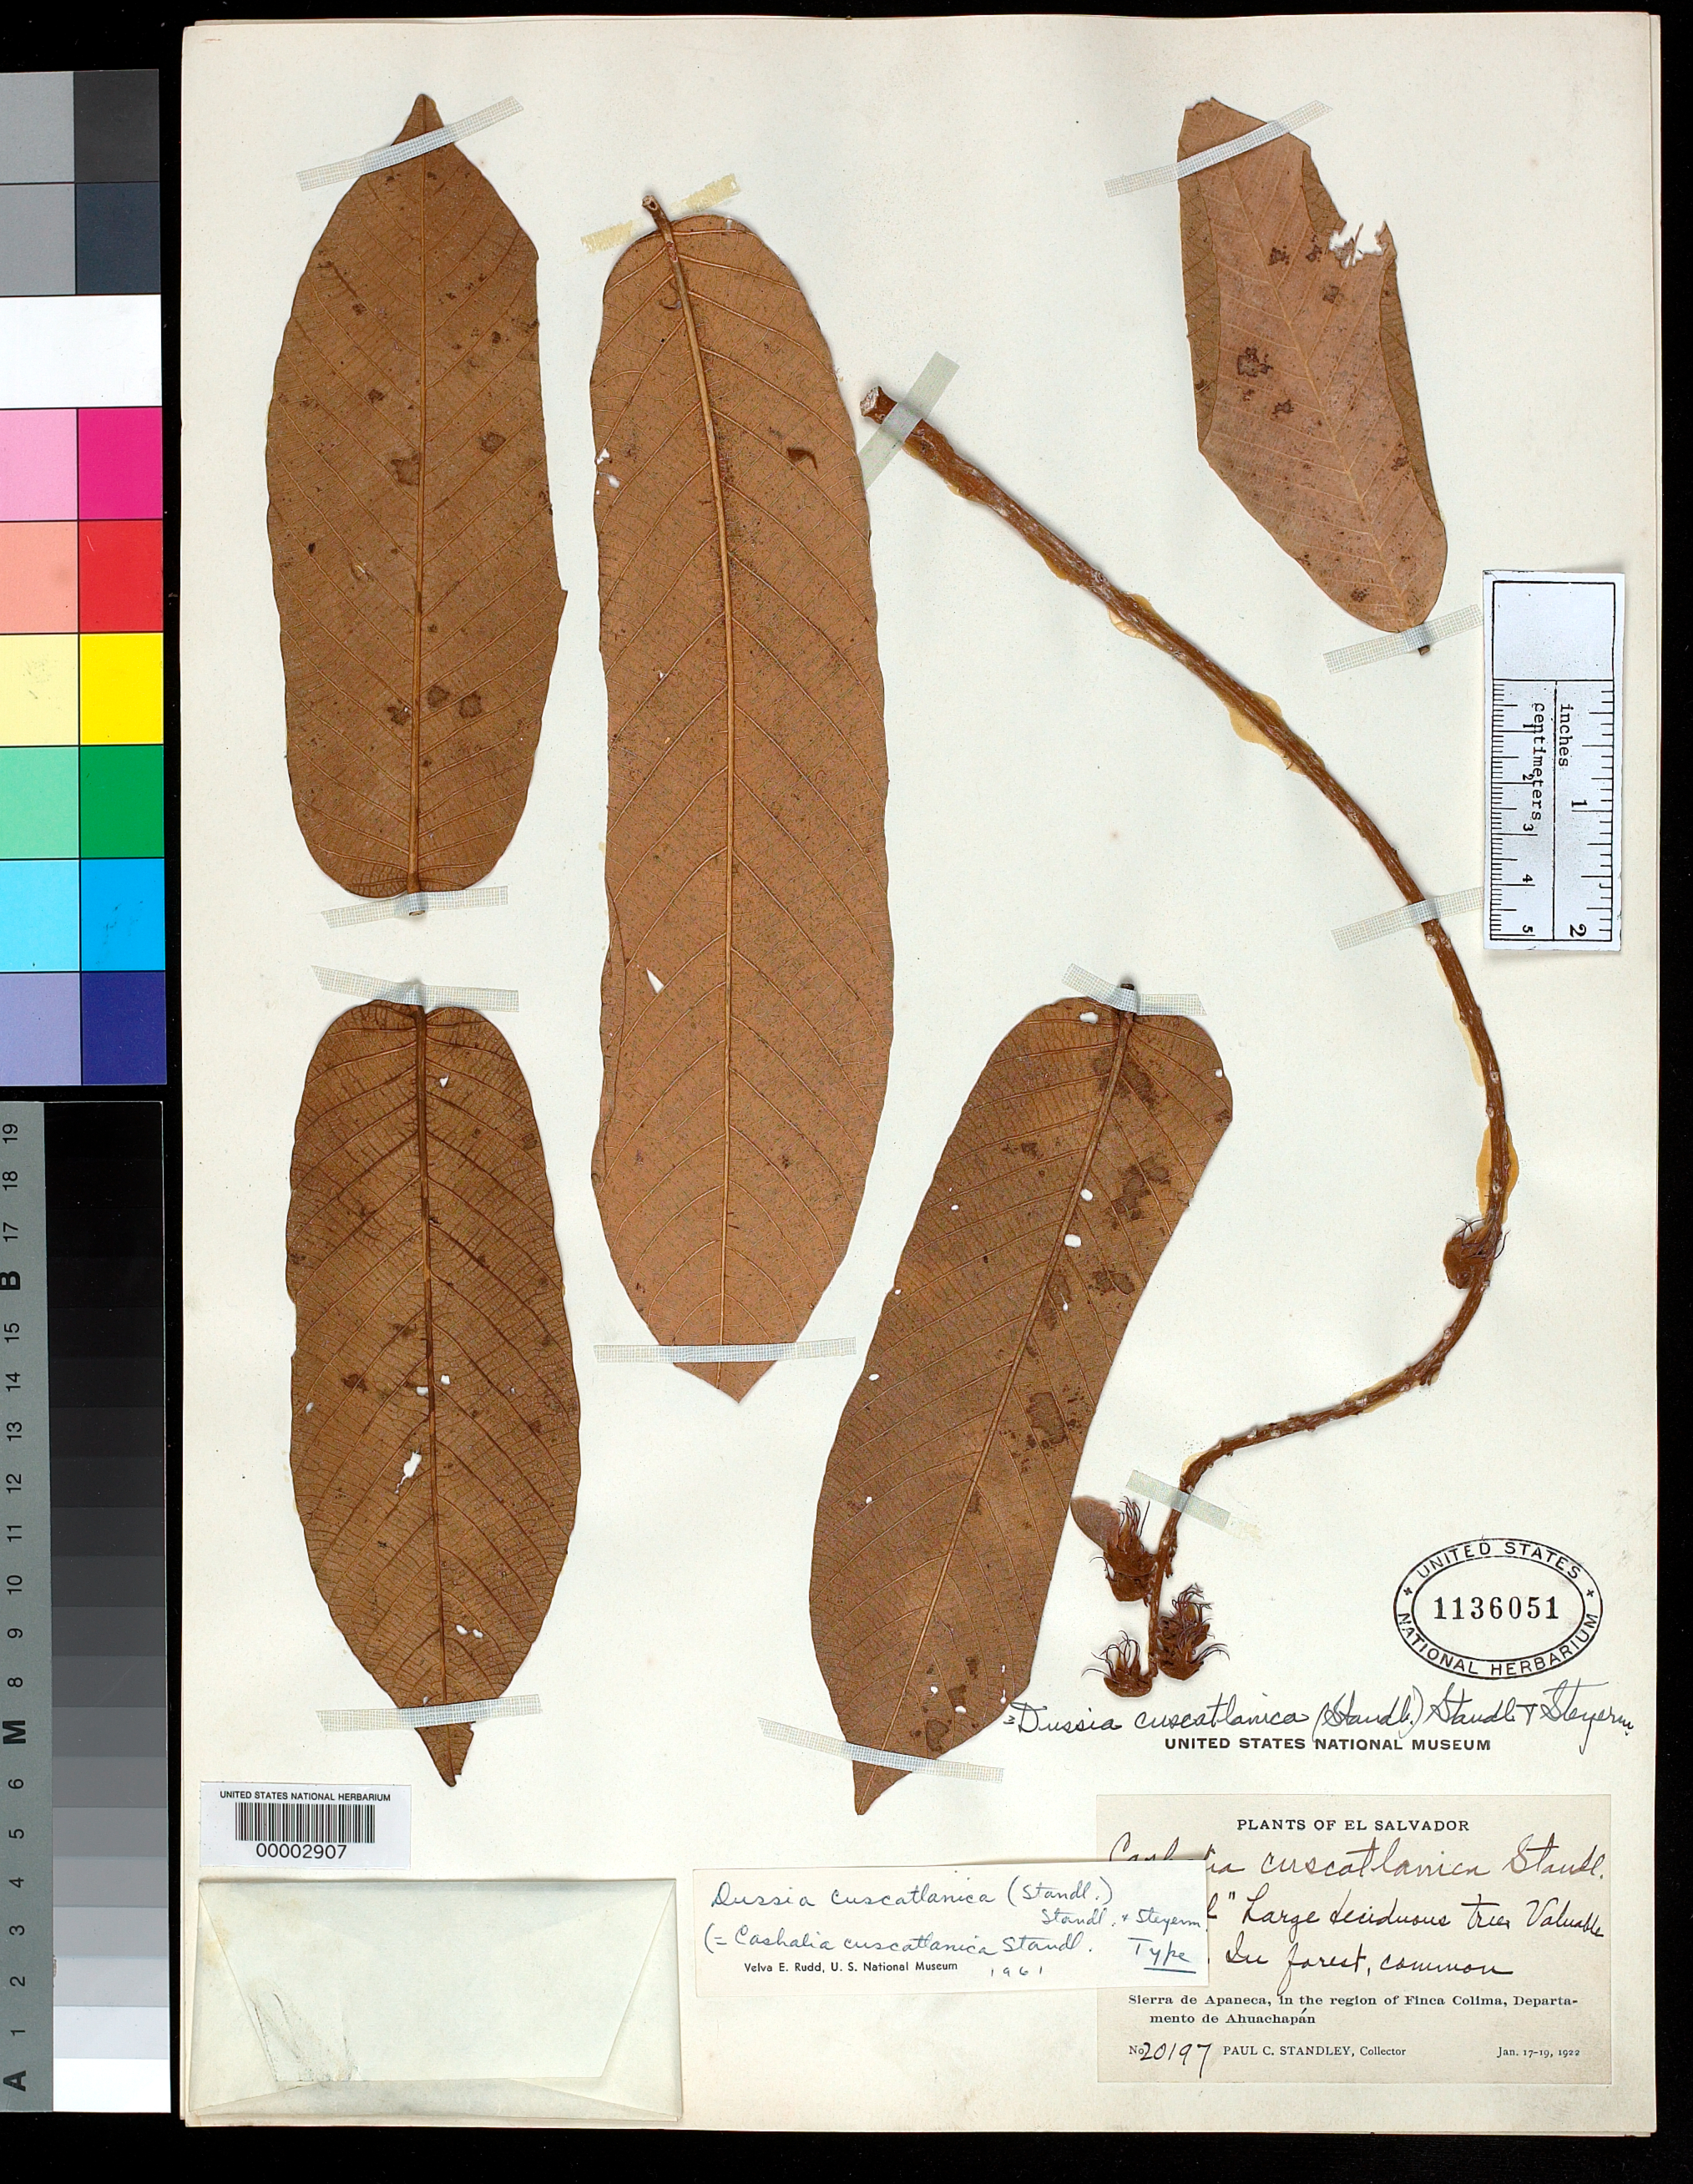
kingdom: Plantae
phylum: Tracheophyta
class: Magnoliopsida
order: Fabales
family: Fabaceae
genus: Cashalia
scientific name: Cashalia cuscatlanica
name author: Standl.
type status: Holotype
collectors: P. C. Standley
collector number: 20197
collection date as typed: Jan 1922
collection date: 1922-01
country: El Salvador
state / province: Ahuachapán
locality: Finca Colima, Sierra de Apaneca.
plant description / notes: Holotype on 3 sheets? Protologue explicitly cites USNH 01136051 as "Type" but note that USNH 01136052 & 01136053 are annotated "Sheet II" and "Sheet III", respectively.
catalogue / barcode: US 1136051